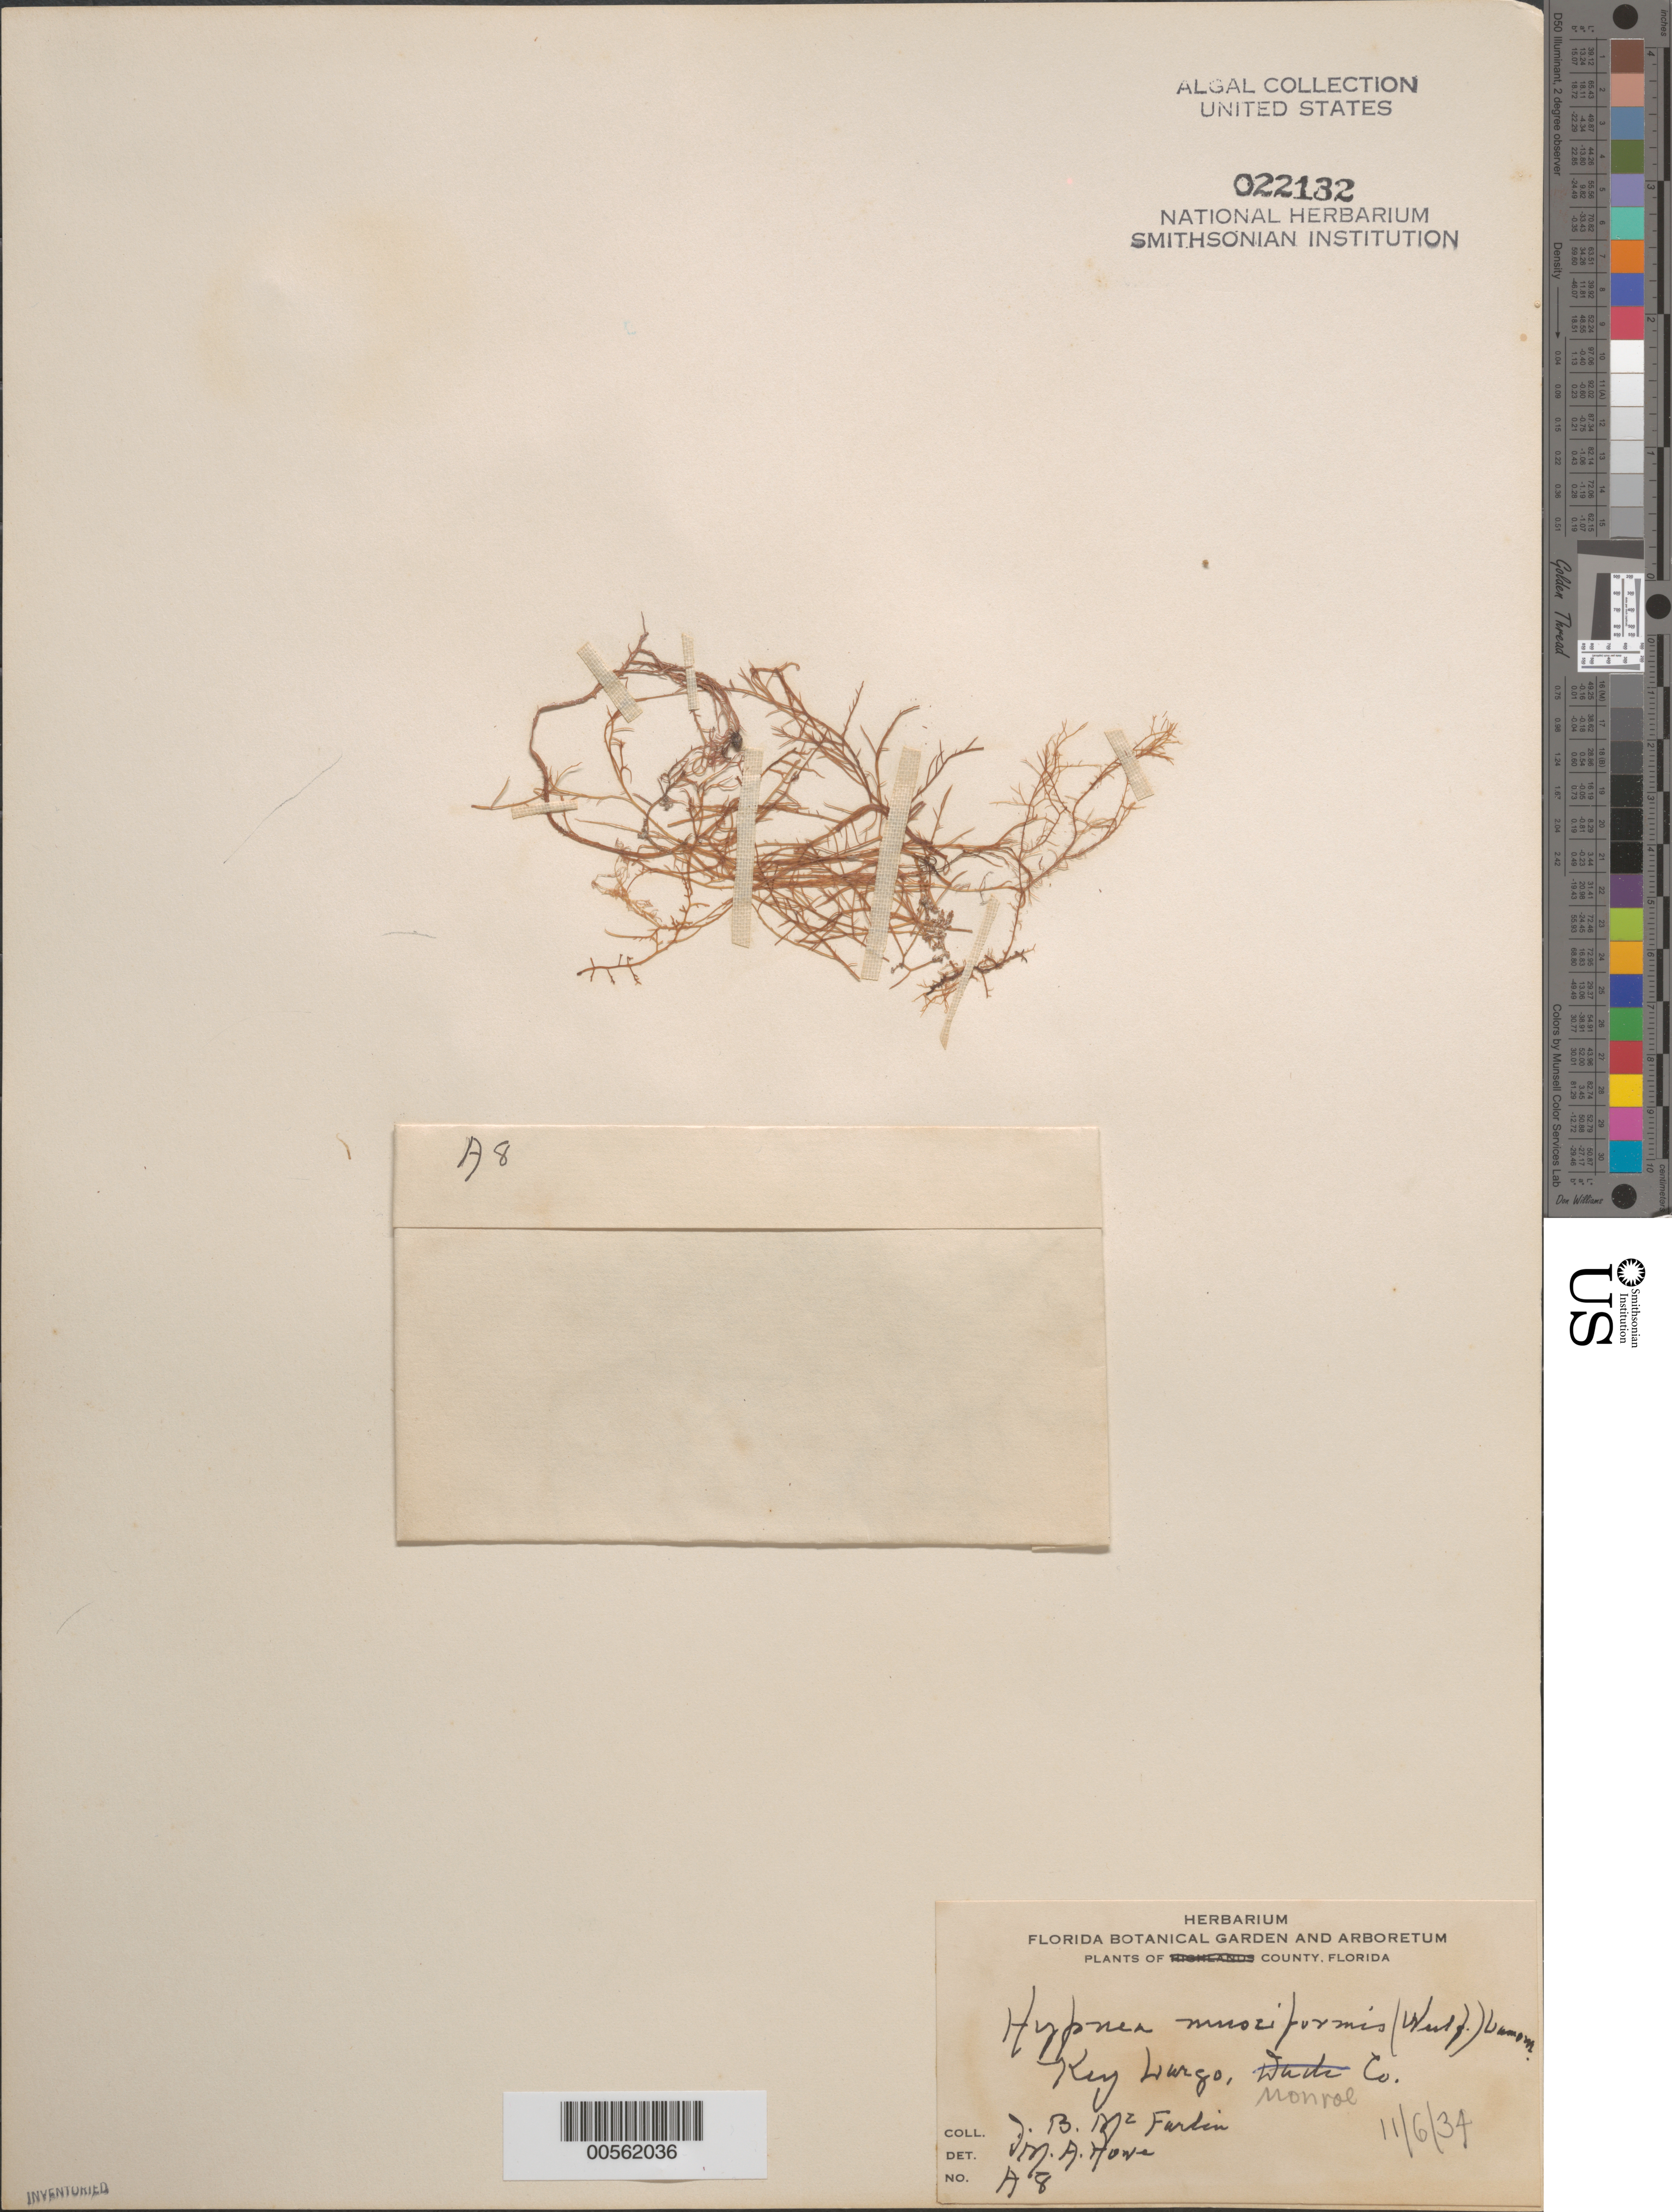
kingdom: Plantae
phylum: Rhodophyta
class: Florideophyceae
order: Gigartinales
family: Cystocloniaceae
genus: Hypnea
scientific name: Hypnea musciformis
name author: (Wulfen) J.V.Lamouroux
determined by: Howe, M. A.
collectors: J. McFarlin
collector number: A8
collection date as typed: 06 Nov 1934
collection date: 1934-11-06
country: United States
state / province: Florida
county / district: Monroe County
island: Key Largo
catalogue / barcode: US 22132